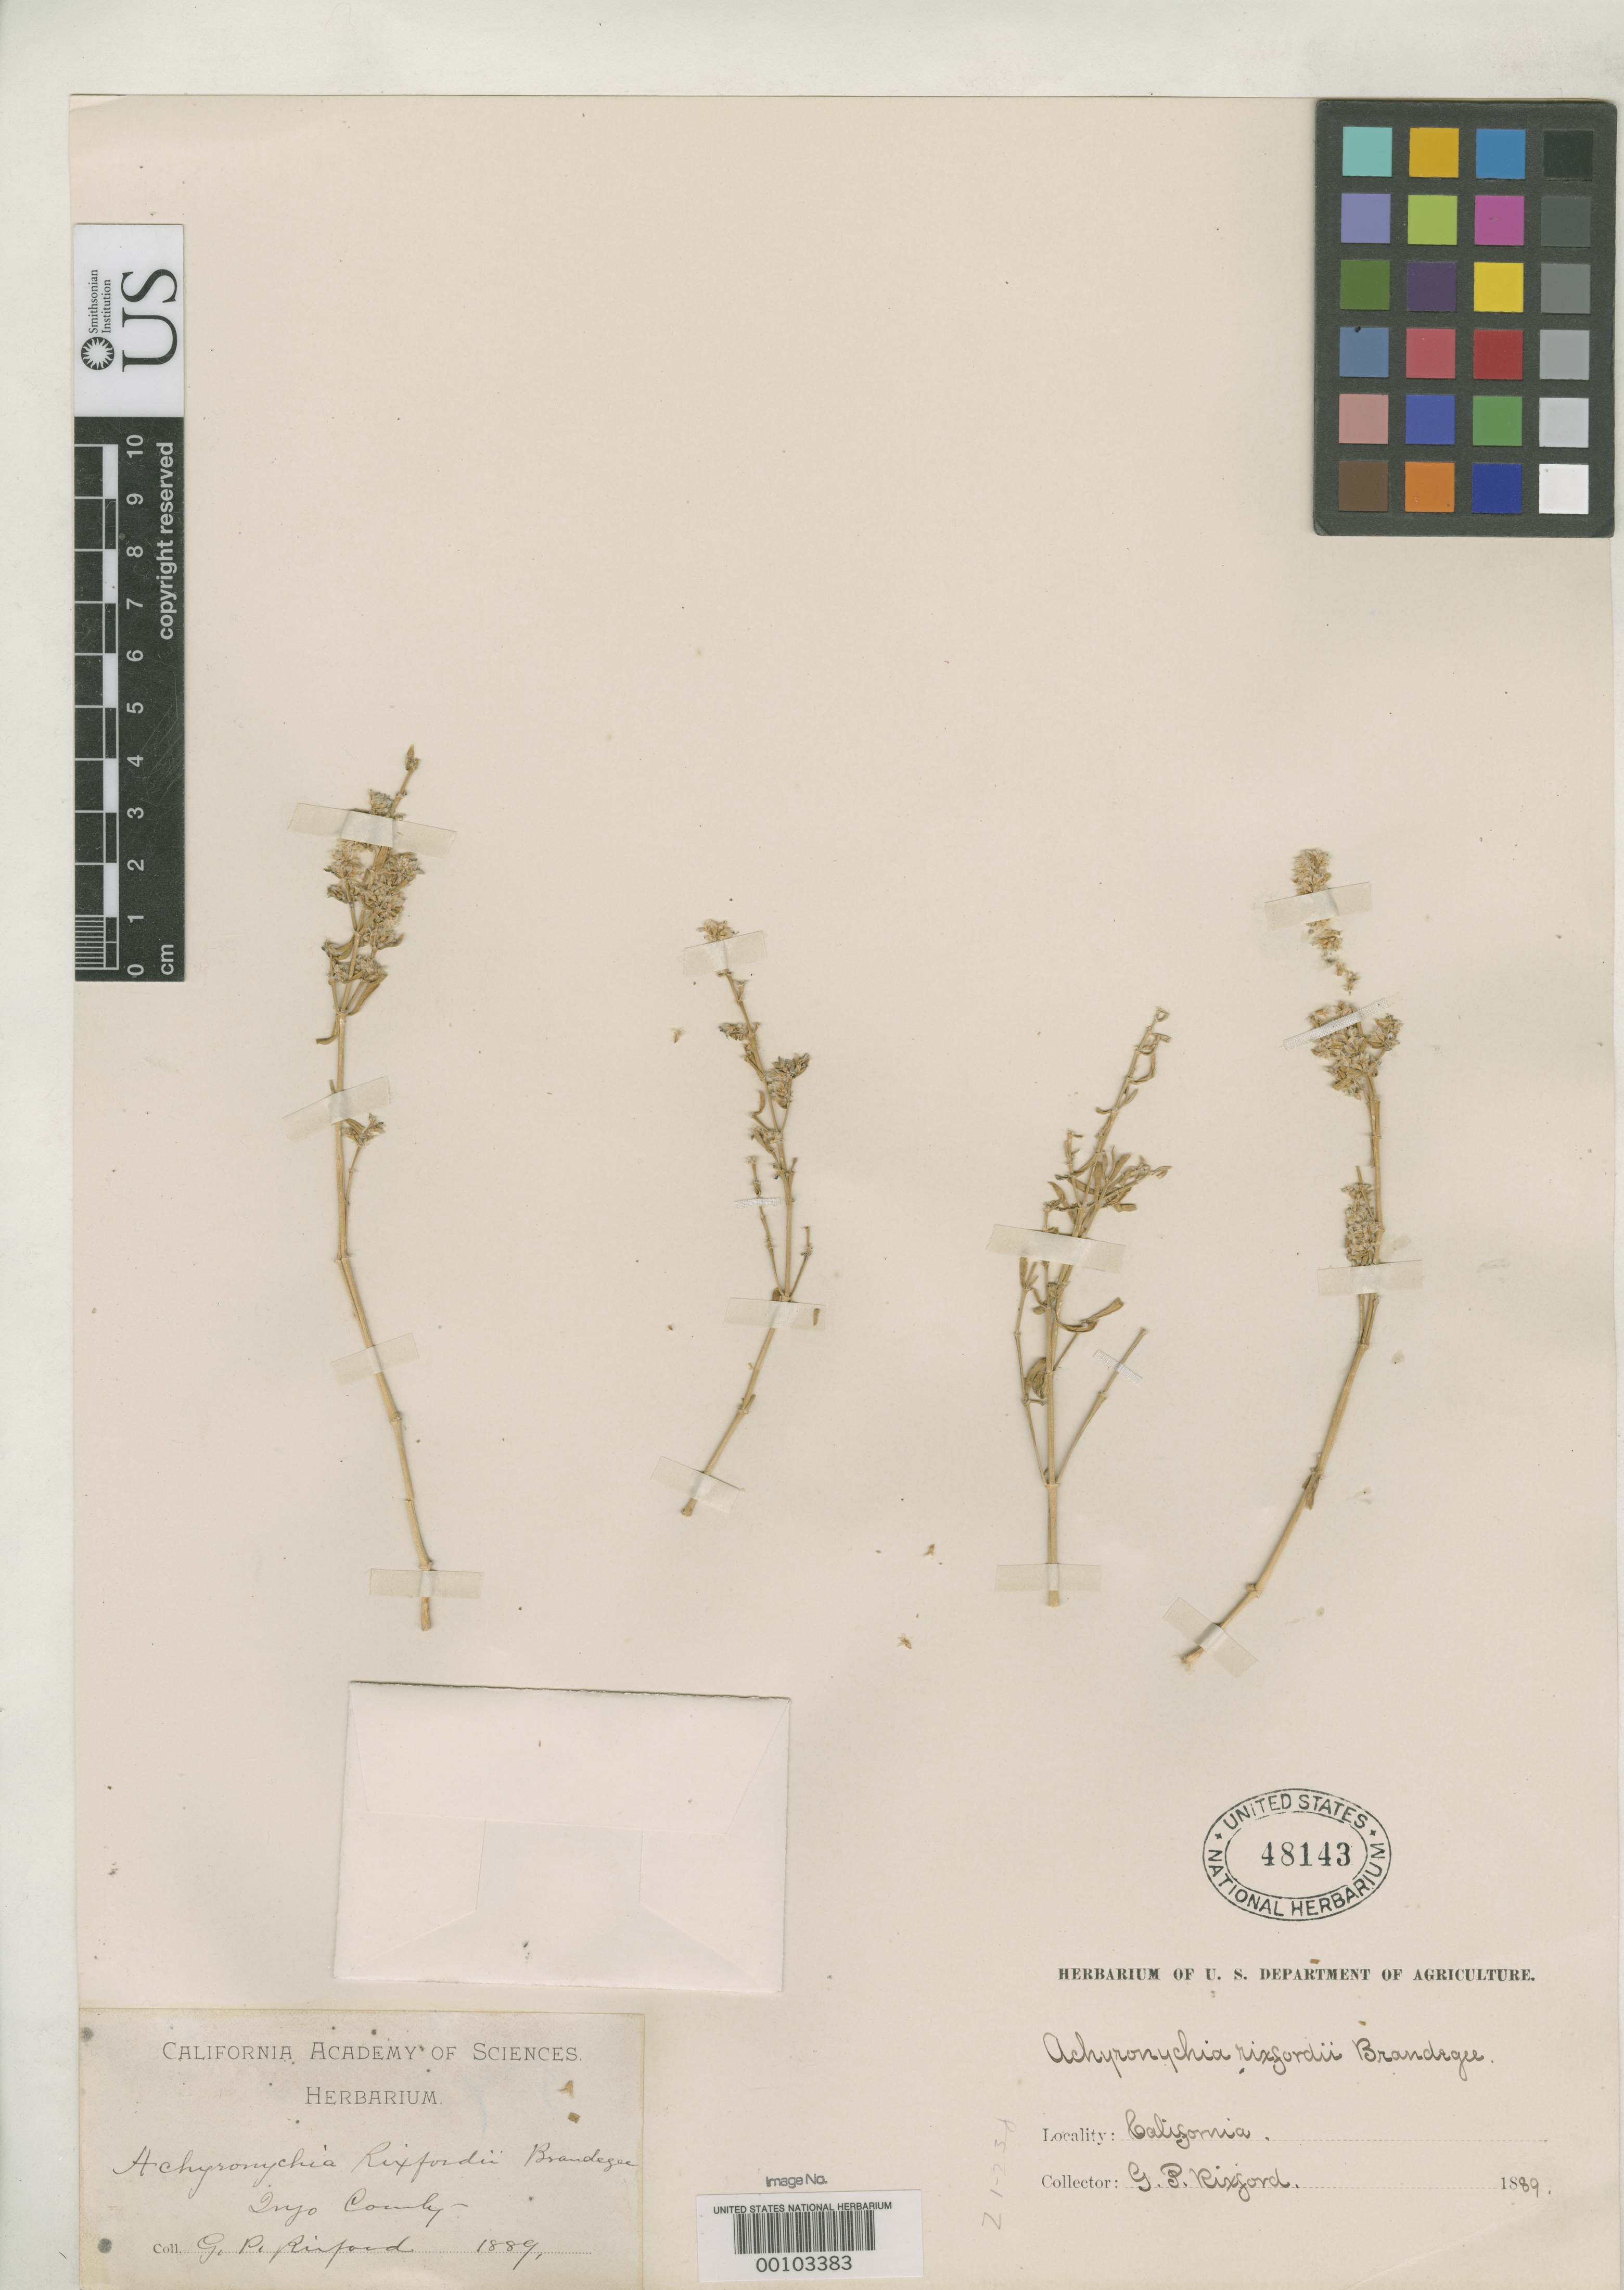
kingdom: Plantae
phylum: Tracheophyta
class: Magnoliopsida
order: Caryophyllales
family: Caryophyllaceae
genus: Achyronychia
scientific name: Achyronychia rixfordii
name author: Brandegee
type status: Type Collection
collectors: G. Rixford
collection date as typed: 1889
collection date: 1889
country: United States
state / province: California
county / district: Inyo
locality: Owen's valley.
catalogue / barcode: US 48143